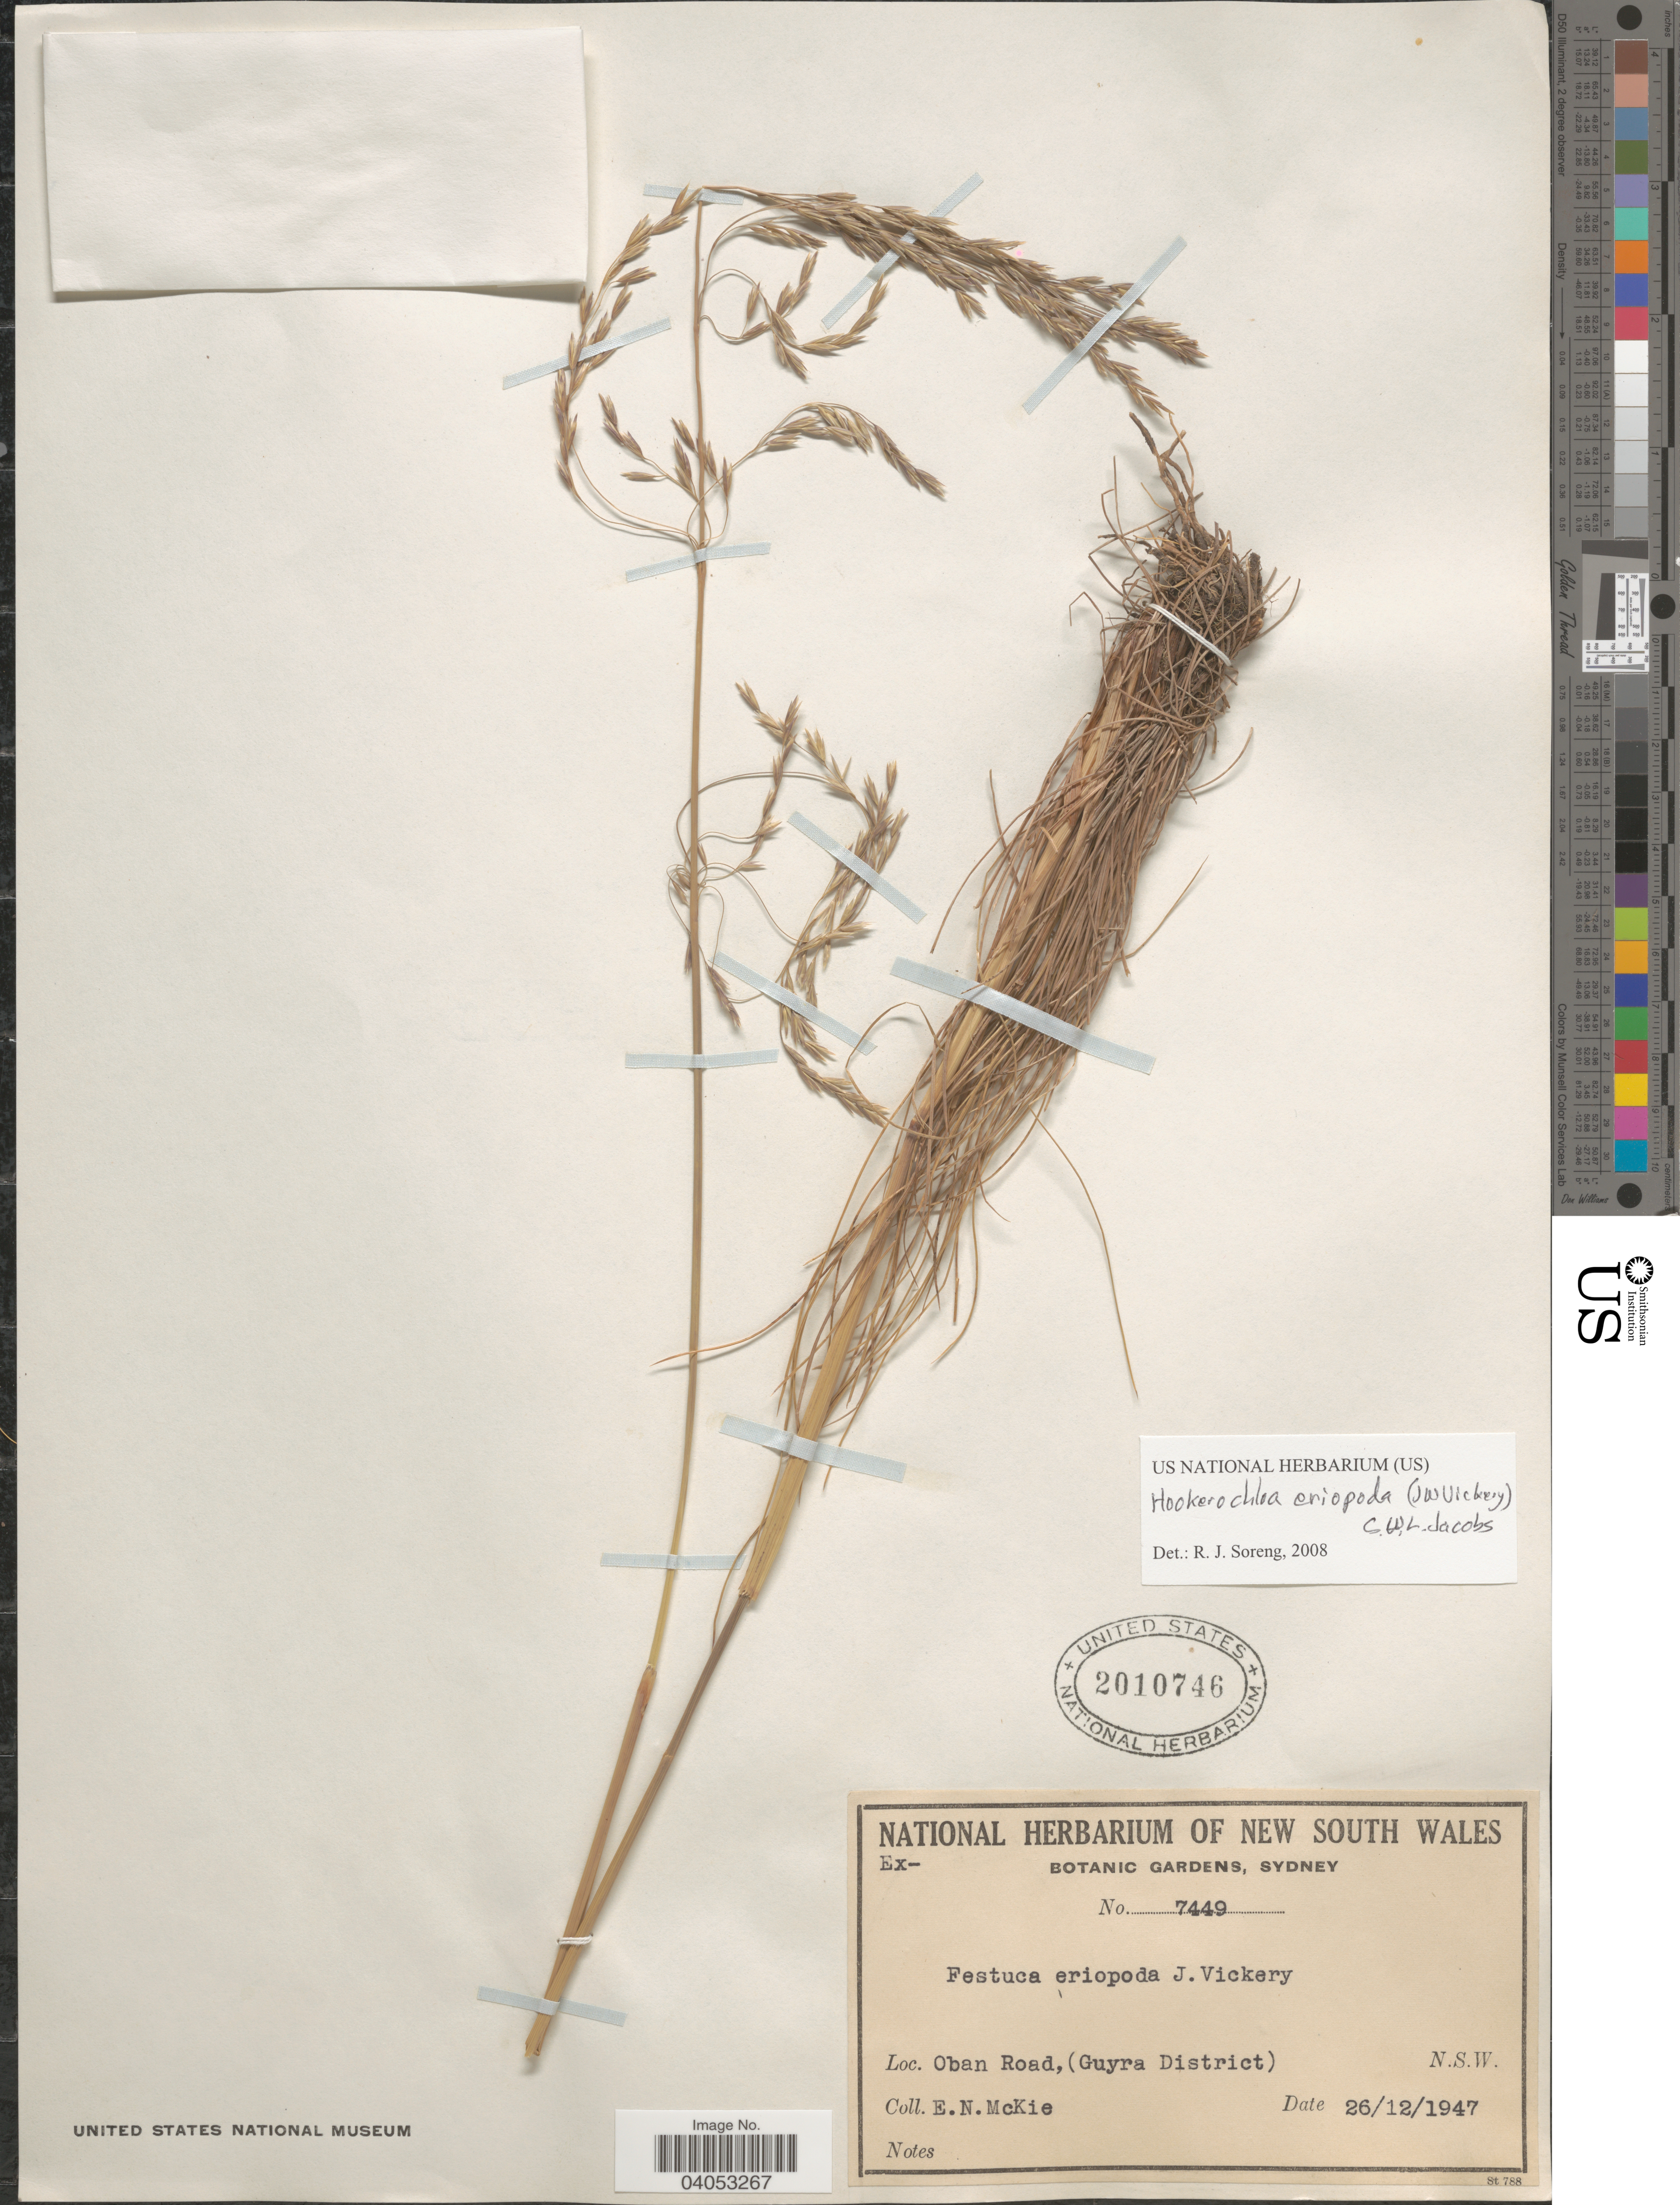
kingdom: Plantae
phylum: Tracheophyta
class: Liliopsida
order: Poales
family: Poaceae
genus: Hookerochloa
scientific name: Hookerochloa eriopoda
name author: (Vickery) S.W.L. Jacobs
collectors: E. McKie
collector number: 7449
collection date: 1947-12-26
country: Australia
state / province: New South Wales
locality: Oban Road, (Guyra District).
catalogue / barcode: US 2010746